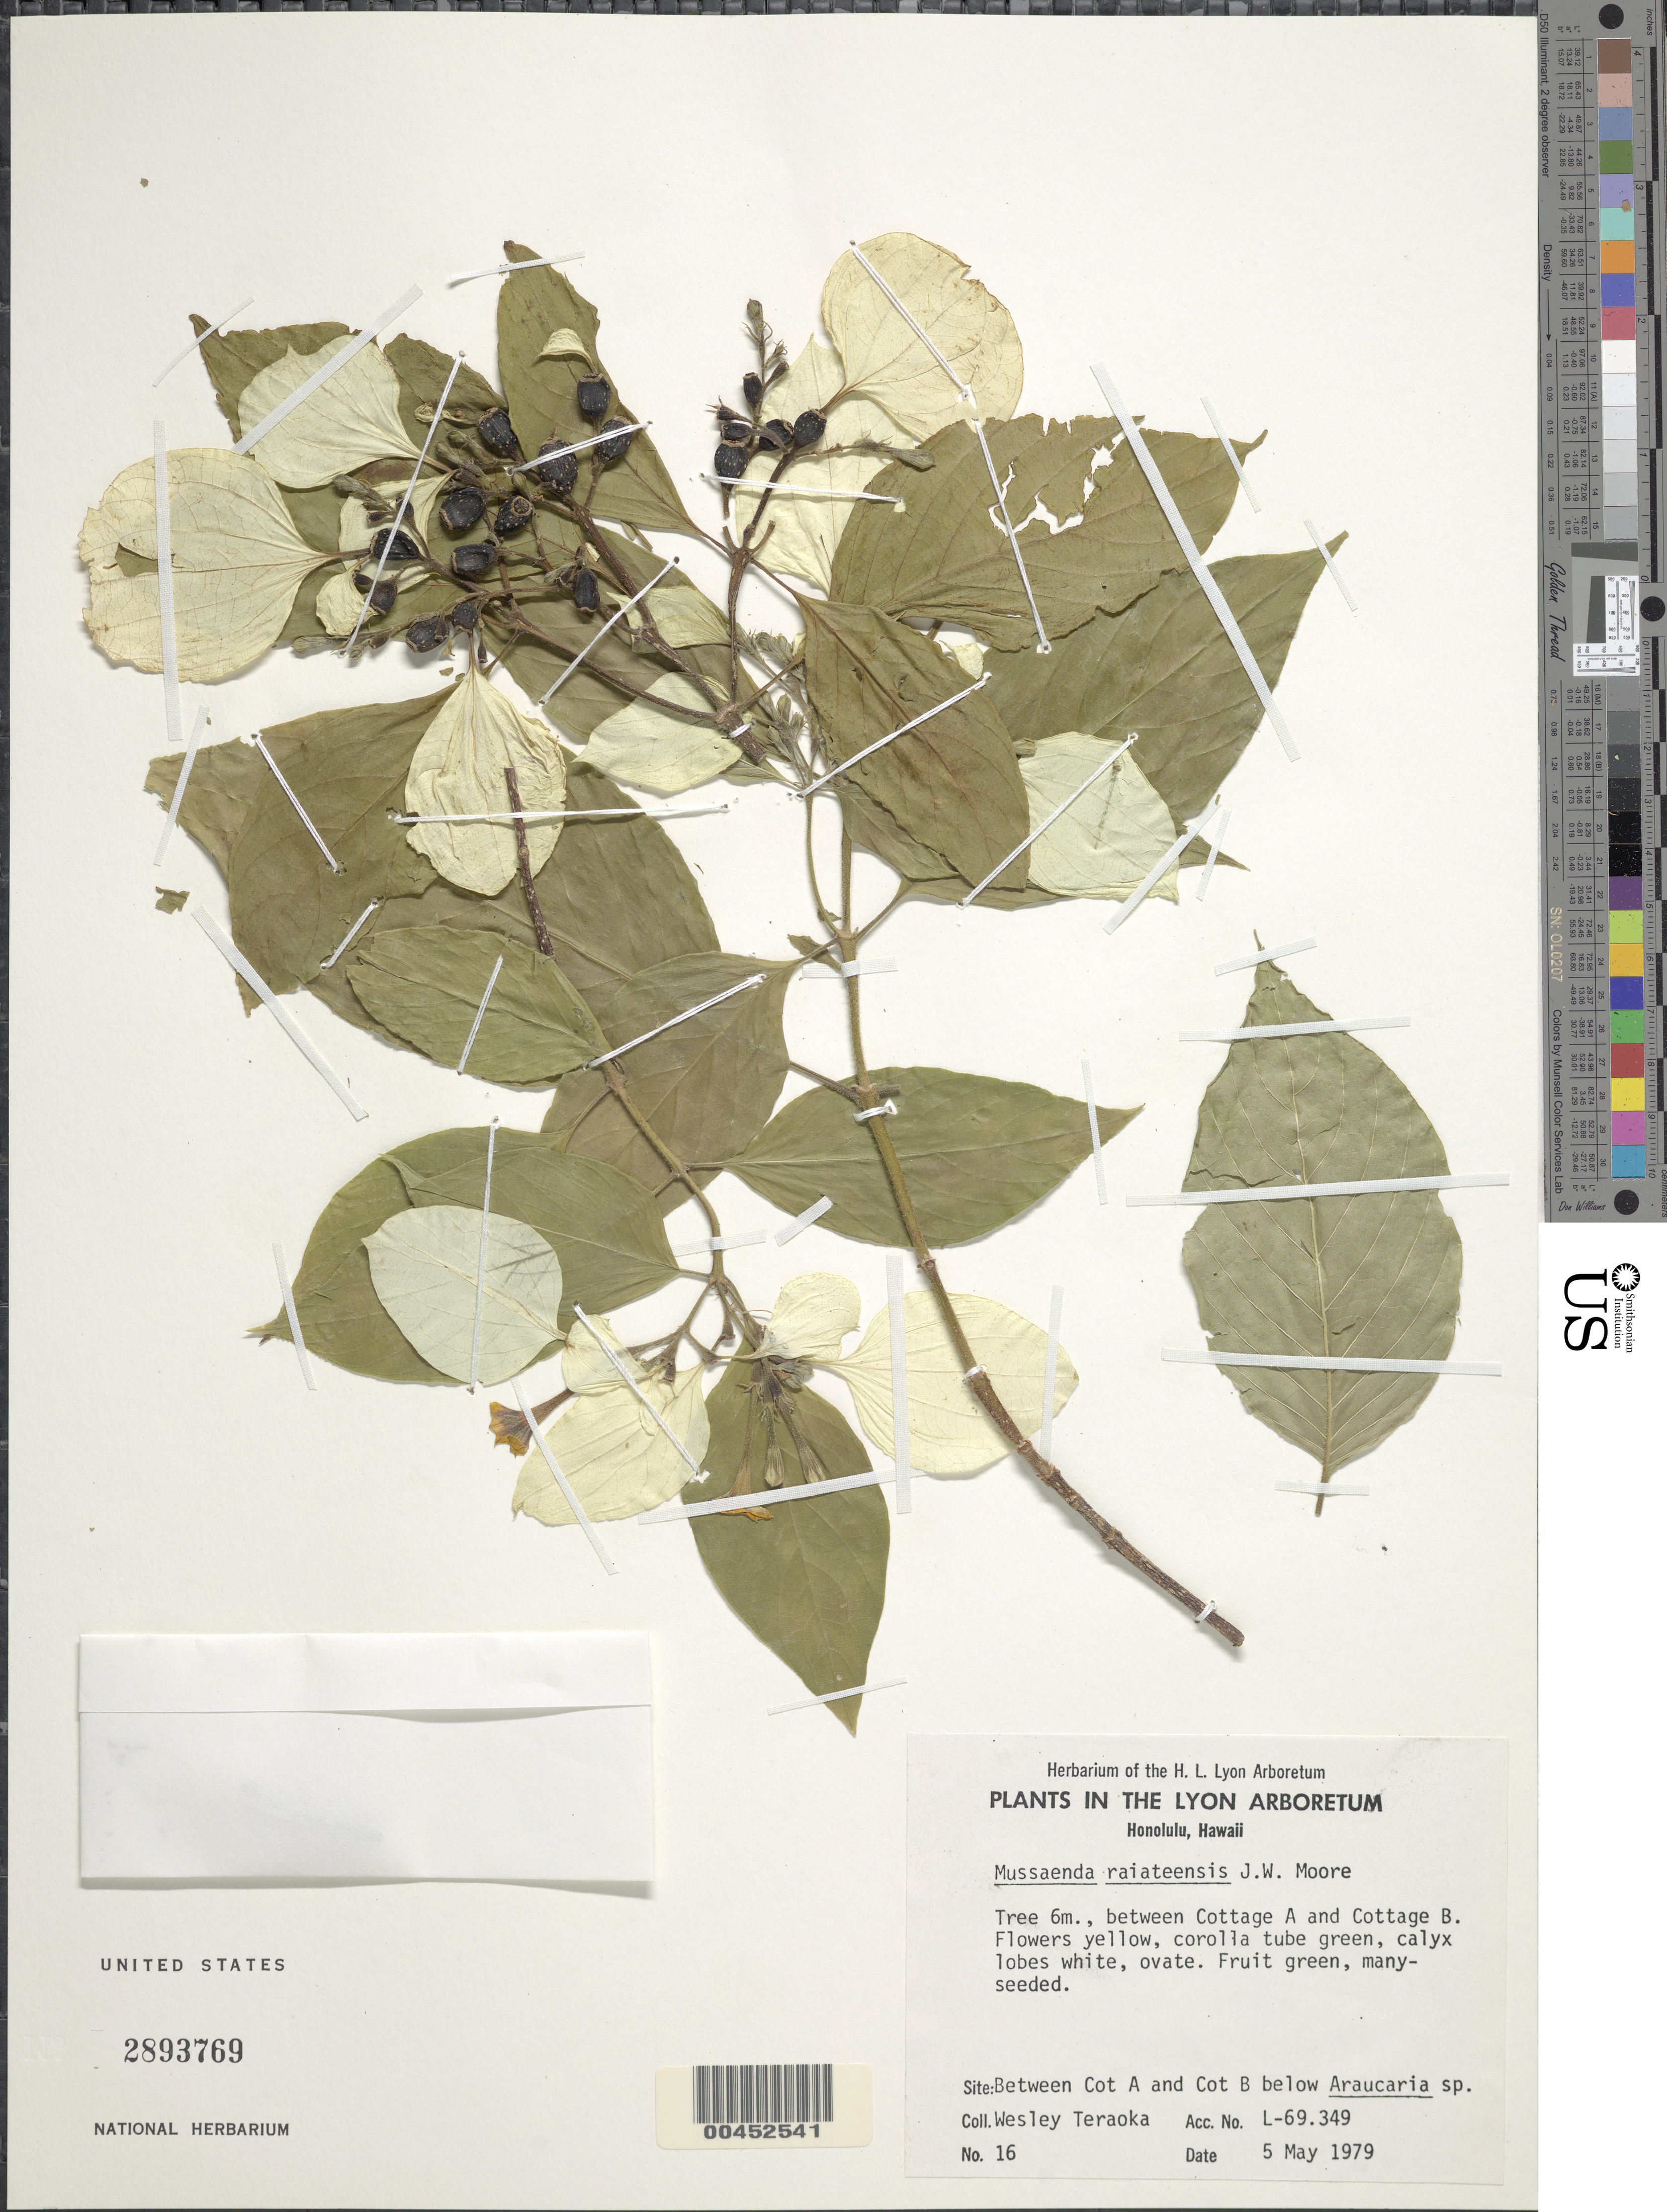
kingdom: Plantae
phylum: Tracheophyta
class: Magnoliopsida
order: Gentianales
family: Rubiaceae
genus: Mussaenda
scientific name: Mussaenda raiateensis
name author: J.W. Moore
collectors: W. Teraoka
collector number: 16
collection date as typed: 5 May 1979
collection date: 1979-05-05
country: United States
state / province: Hawaii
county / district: Honolulu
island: Oahu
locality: Honolulu, Herbarium of the H.L. Lyon Arboretum, between Cottage A and Cottage B.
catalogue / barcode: US 2893769